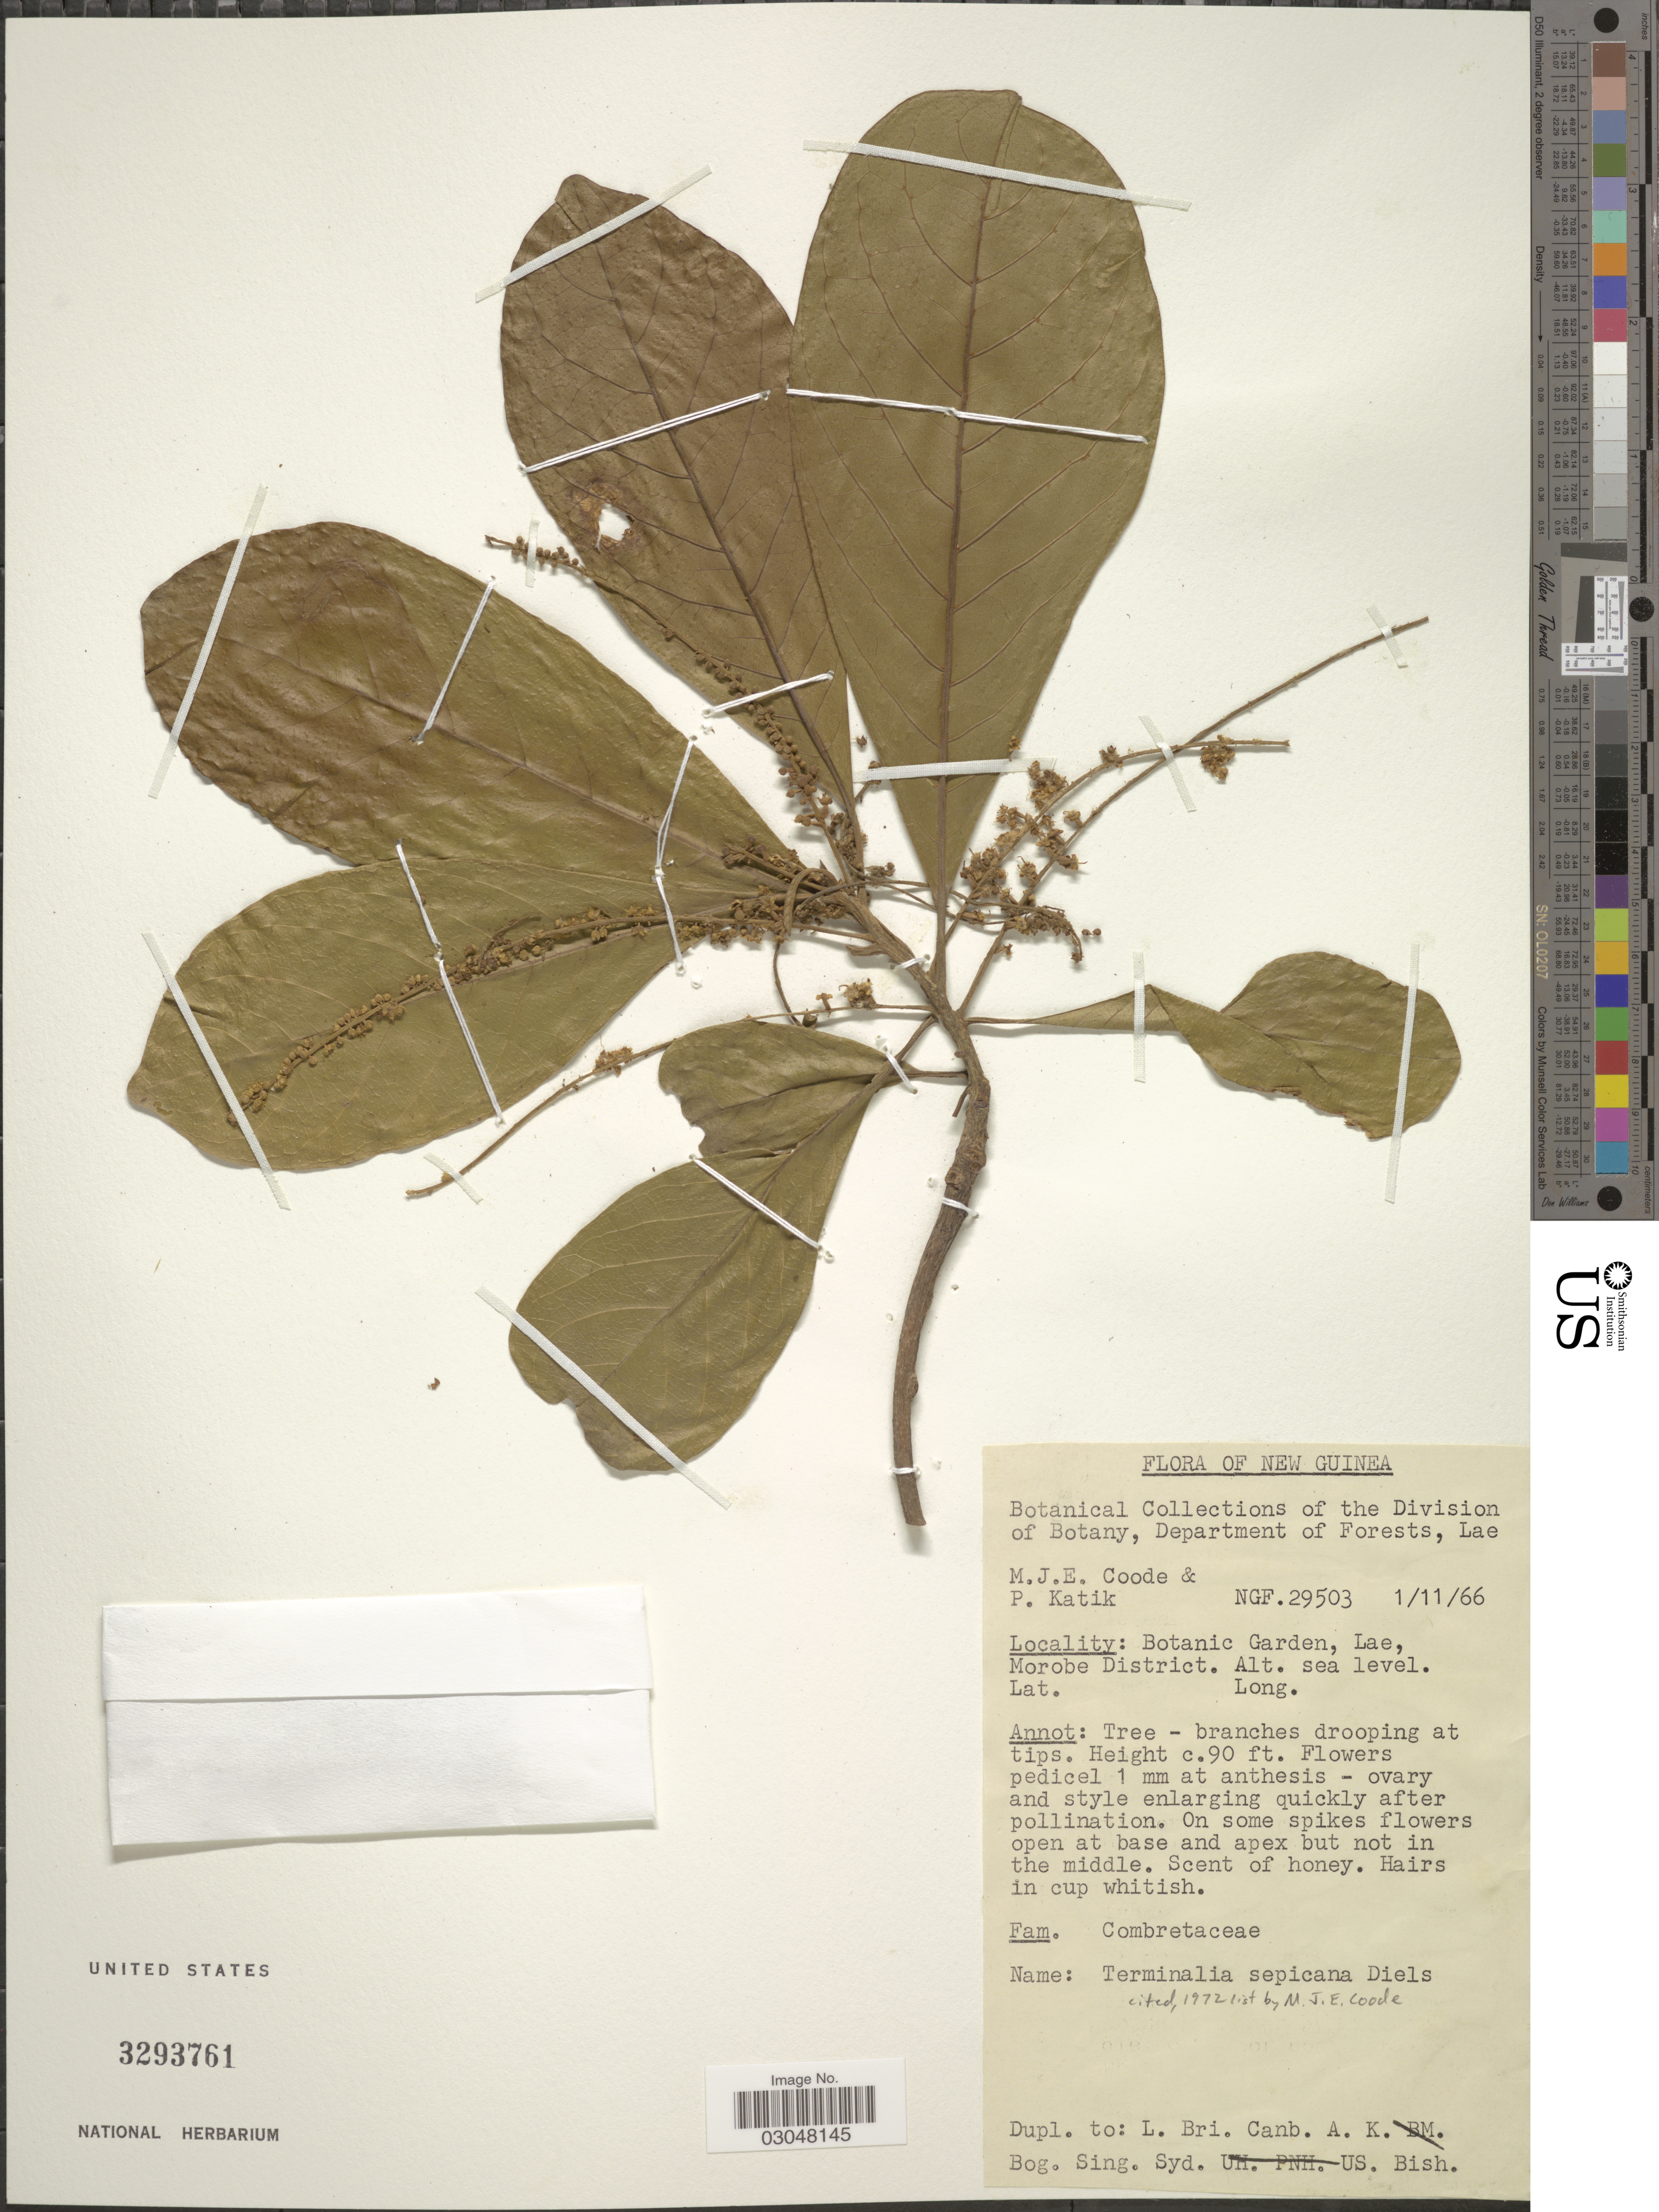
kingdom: Plantae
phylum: Tracheophyta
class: Magnoliopsida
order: Myrtales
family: Combretaceae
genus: Terminalia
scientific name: Terminalia sepicana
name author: Diels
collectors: M. J. E. Coode & P. Katik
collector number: NGF29503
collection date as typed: Transcribed d/m/y: 1/11/66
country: Papua New Guinea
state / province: Morobe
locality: New Guinea. Botanic Garden, Lae, Morobe District.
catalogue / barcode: US 3293761